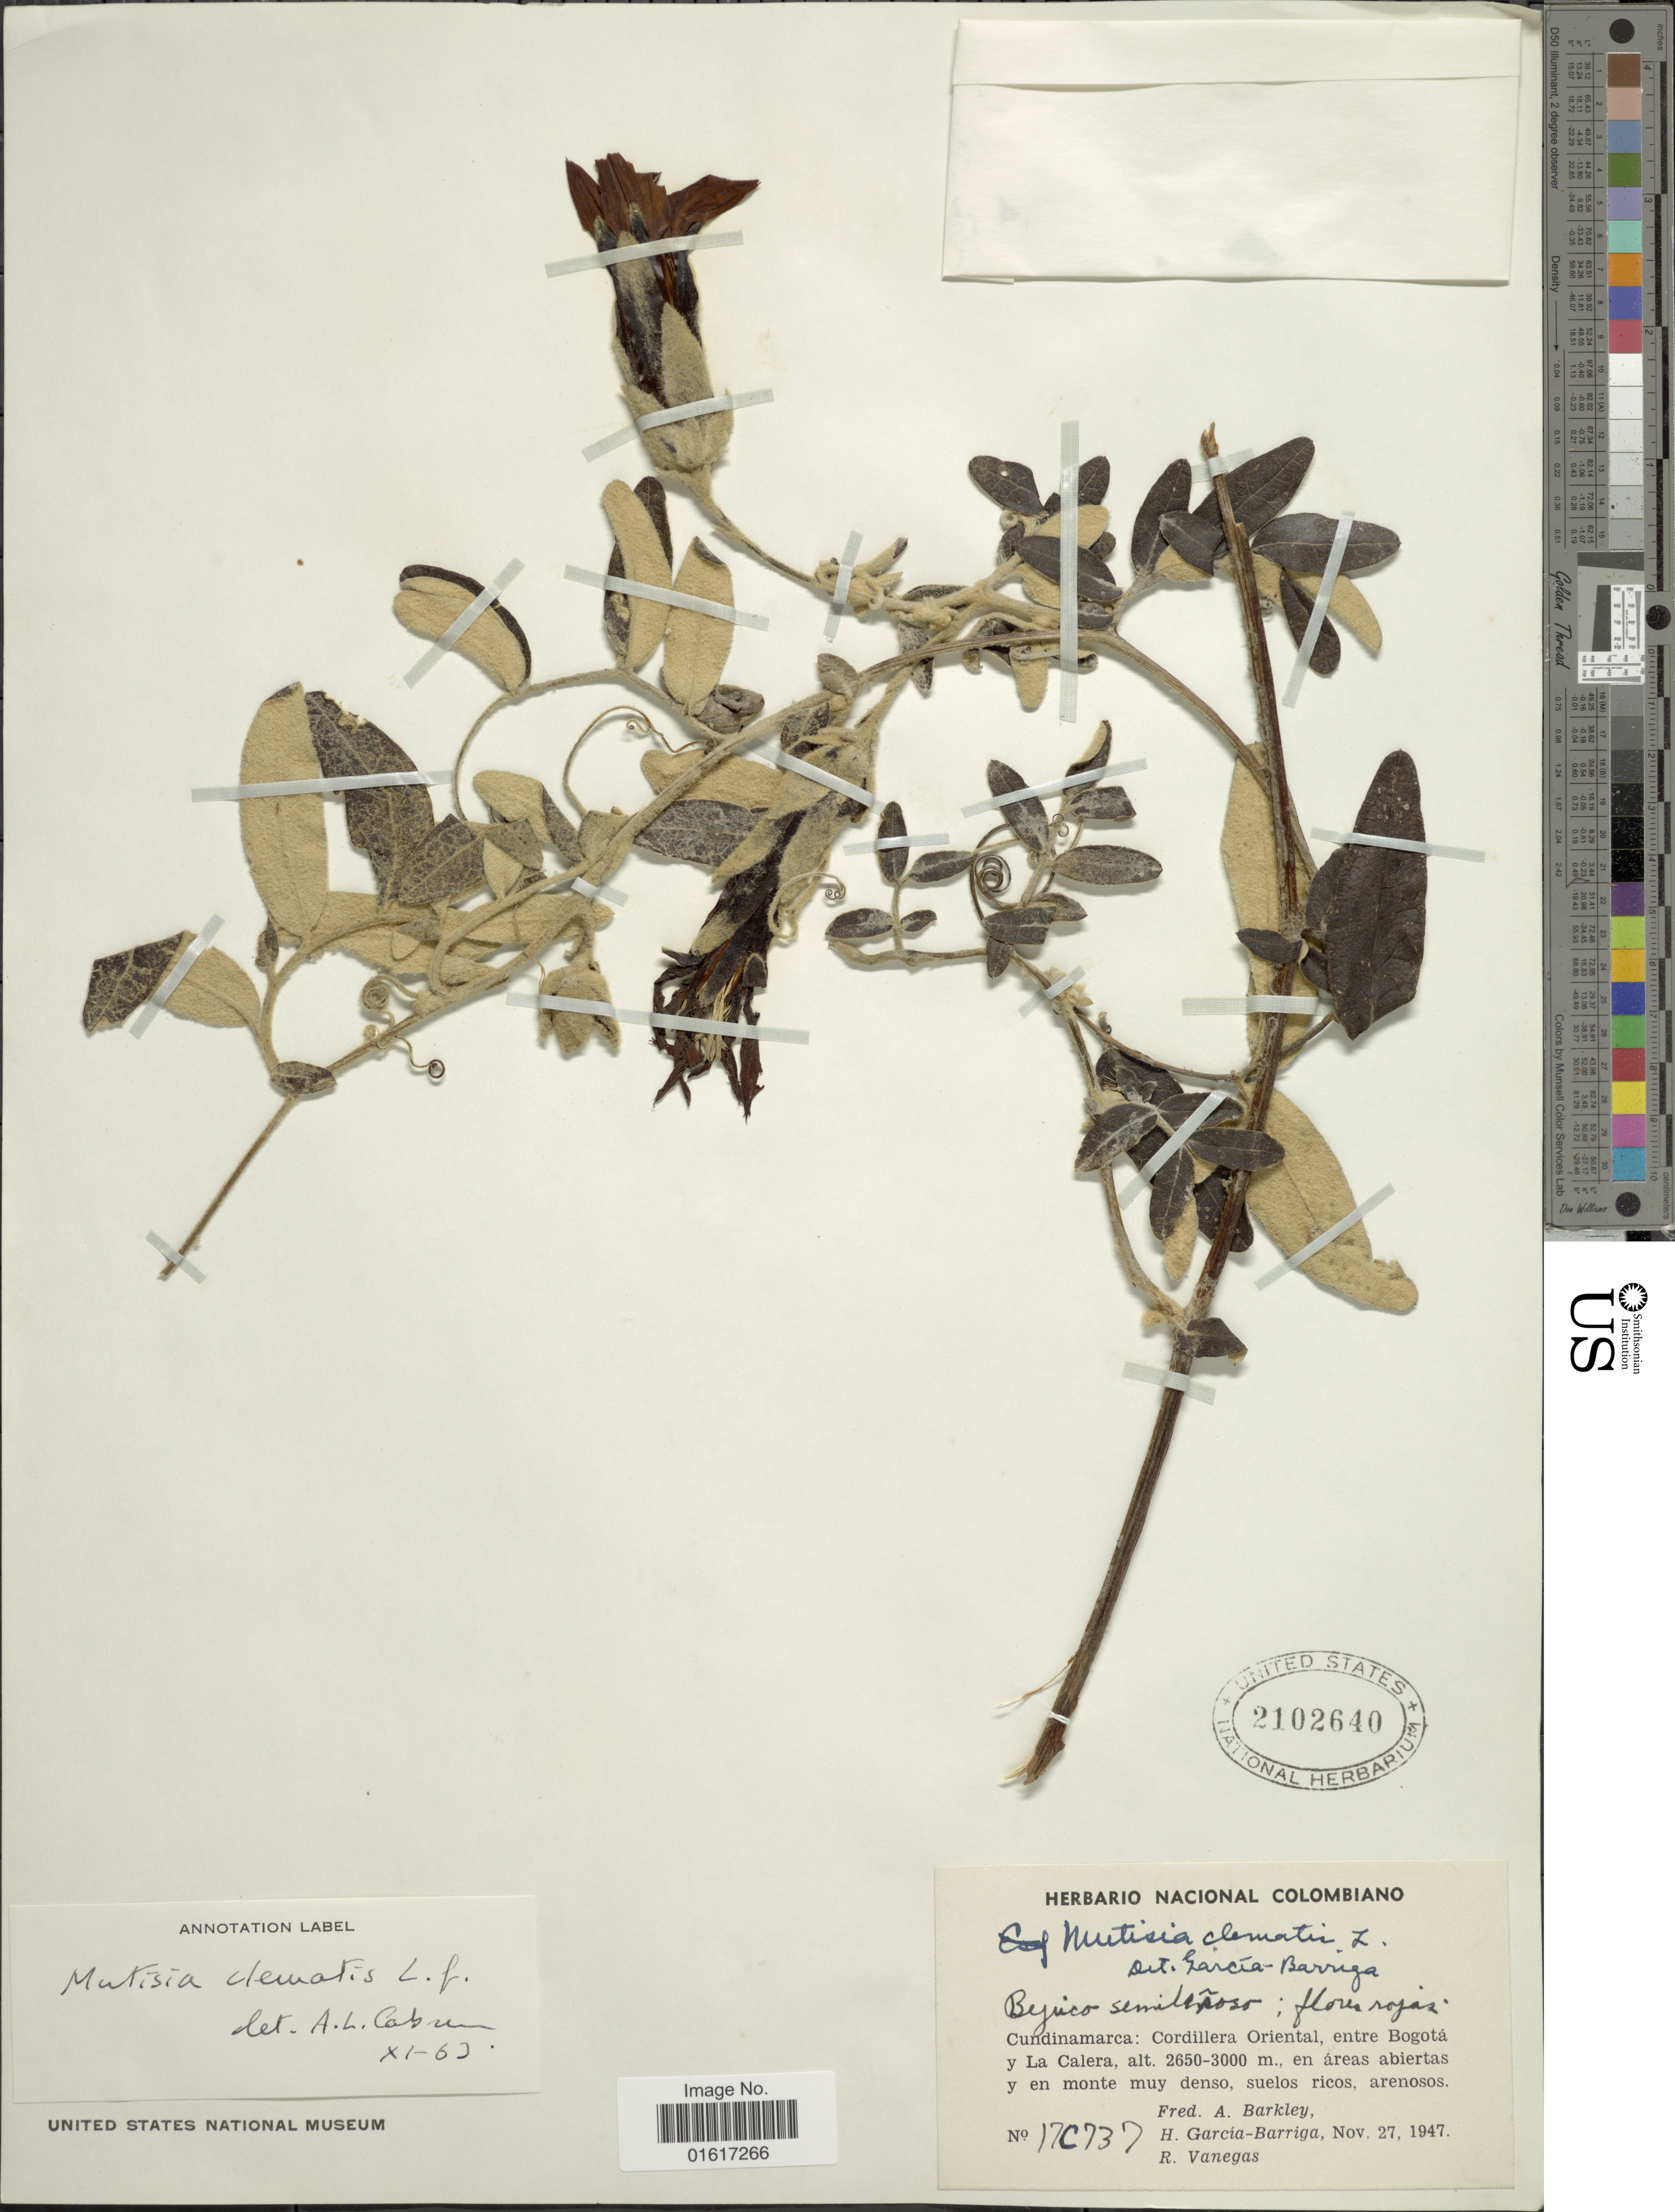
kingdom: Plantae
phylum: Tracheophyta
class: Magnoliopsida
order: Asterales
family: Asteraceae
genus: Mutisia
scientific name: Mutisia clematis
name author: L. f.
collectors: F. A. Barkley, H. García Barriga & R. Vanegas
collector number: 17C737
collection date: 1947-11-27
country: Colombia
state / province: Cundinamarca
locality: Cordillera Oriental, entre Bogotá y La Calera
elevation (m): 2650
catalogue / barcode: US 2102640